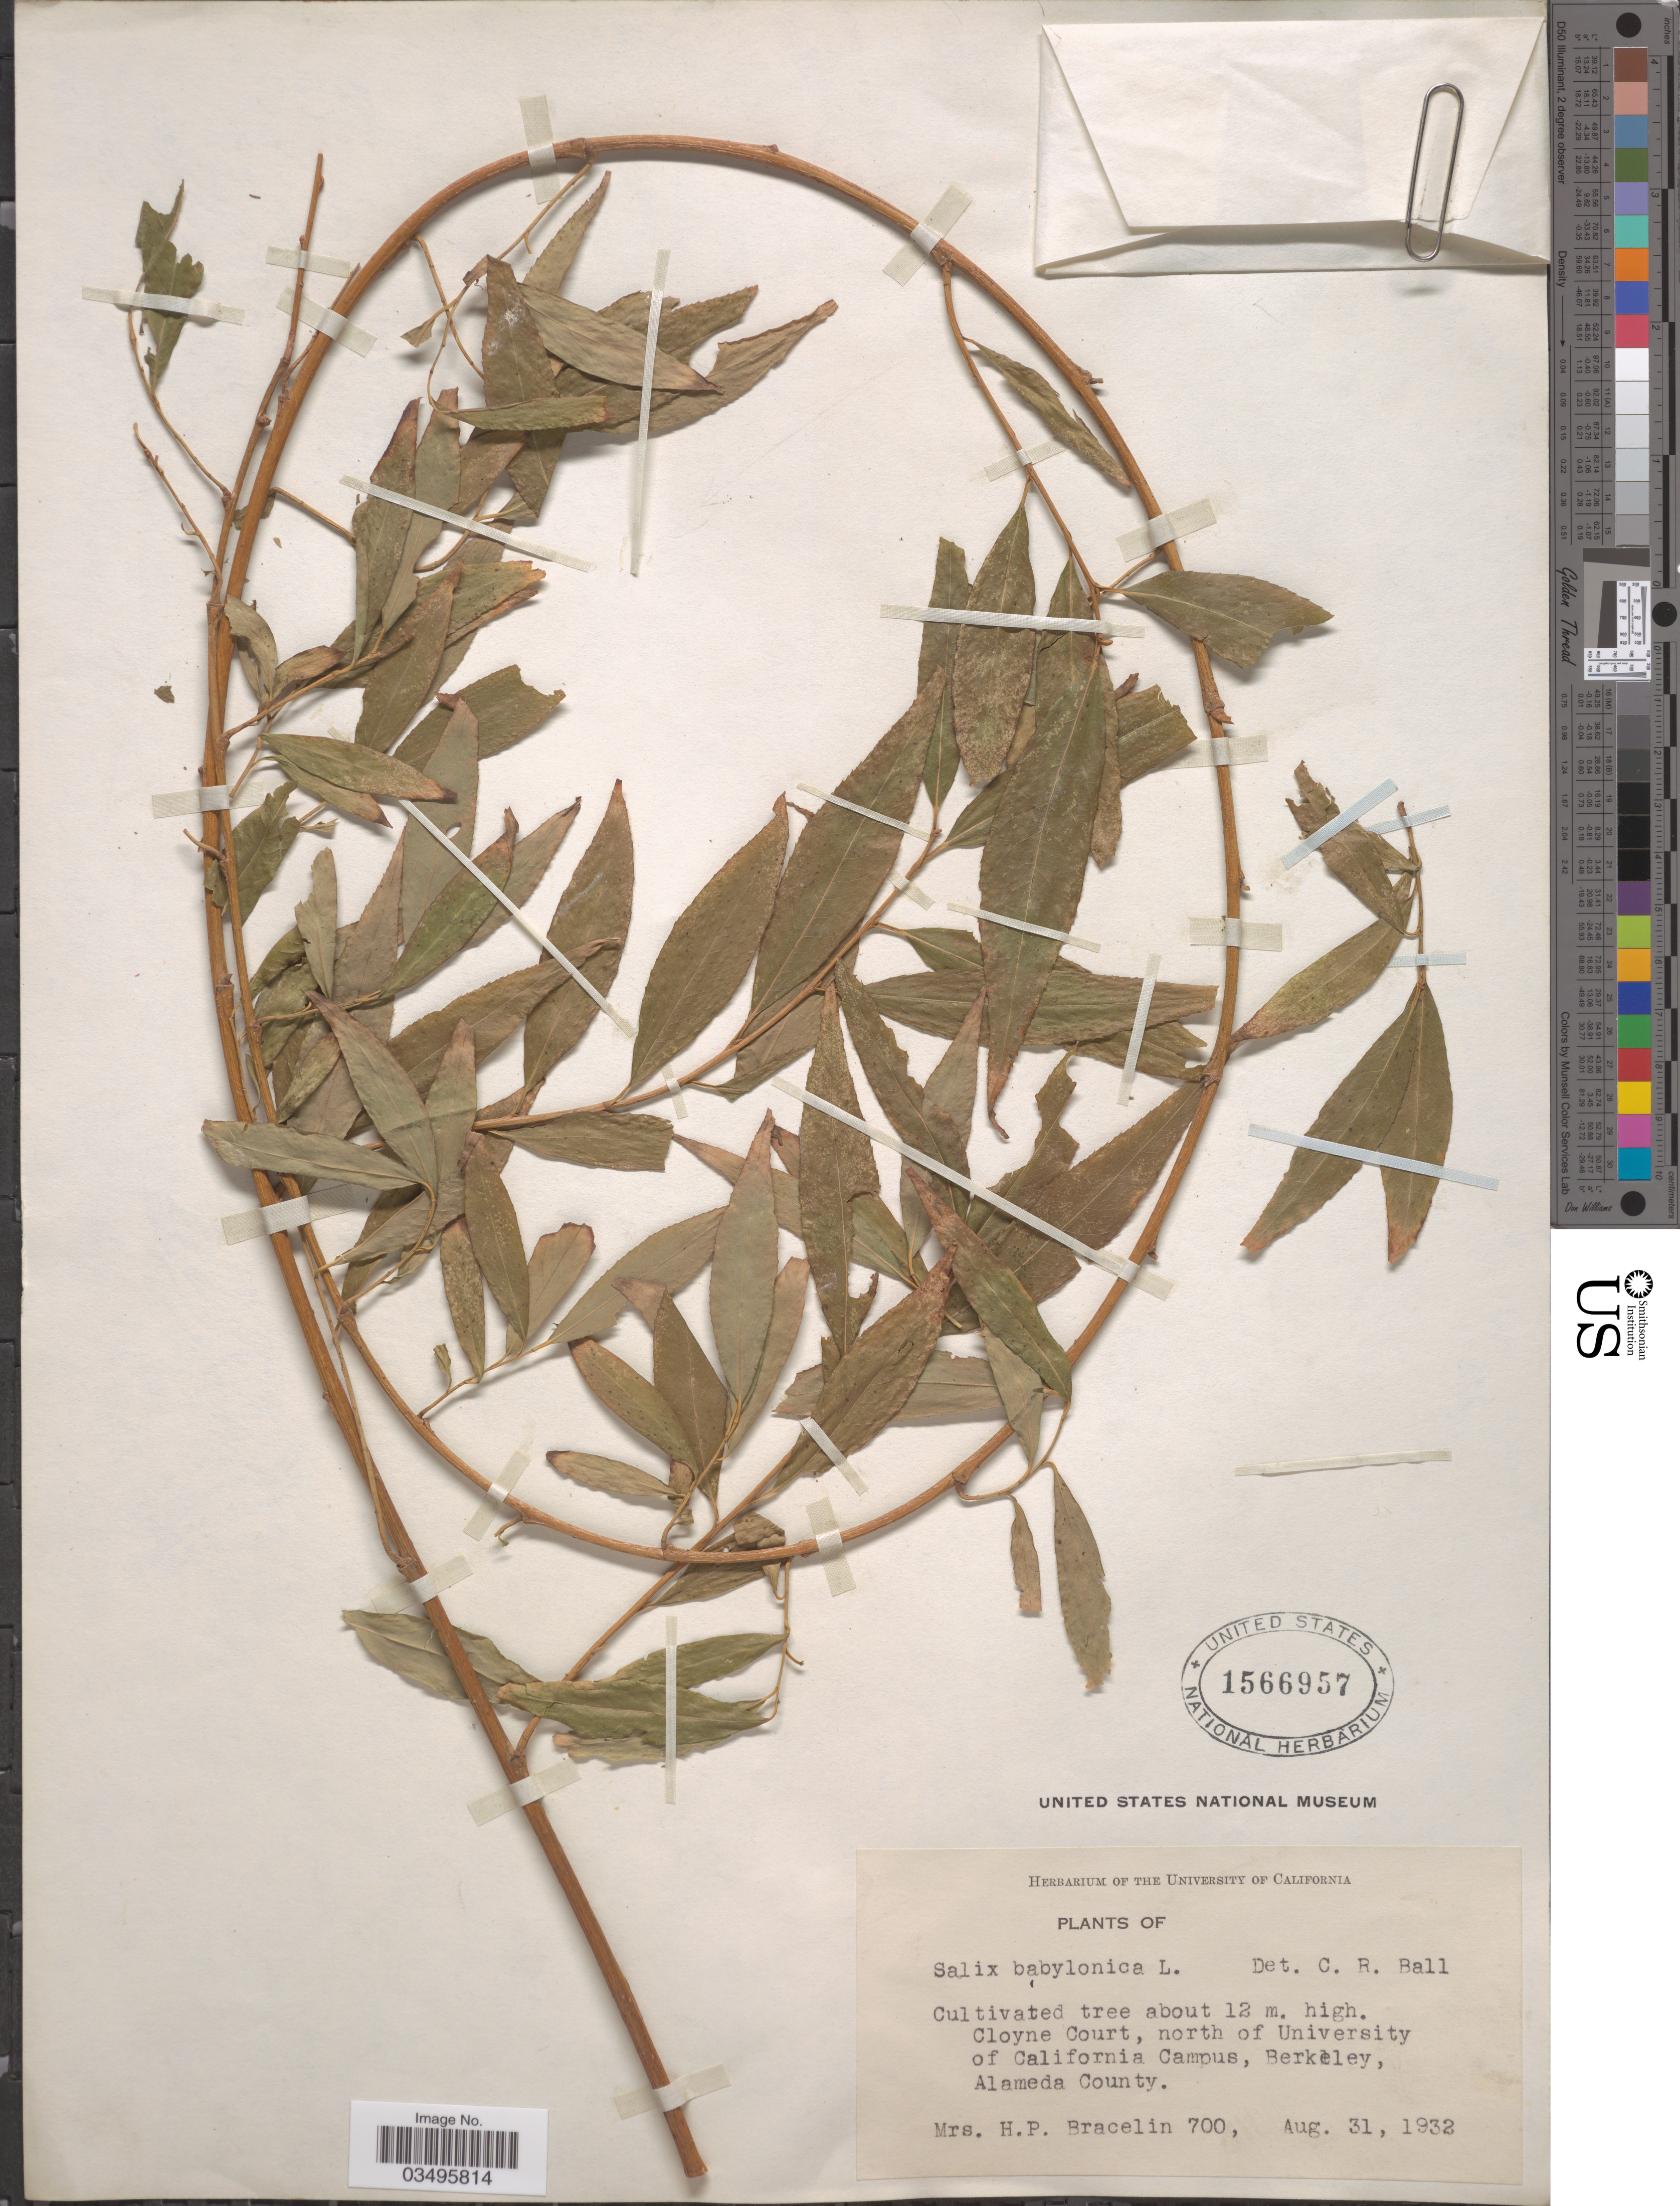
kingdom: Plantae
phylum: Tracheophyta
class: Magnoliopsida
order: Malpighiales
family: Salicaceae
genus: Salix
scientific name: Salix babylonica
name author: L.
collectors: H. Bracelin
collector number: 700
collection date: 1932-08-31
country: United States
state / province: California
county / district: Alameda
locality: Cloyne Court, north of University of California Campus, Berkeley, Alameda County.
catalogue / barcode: US 1566957